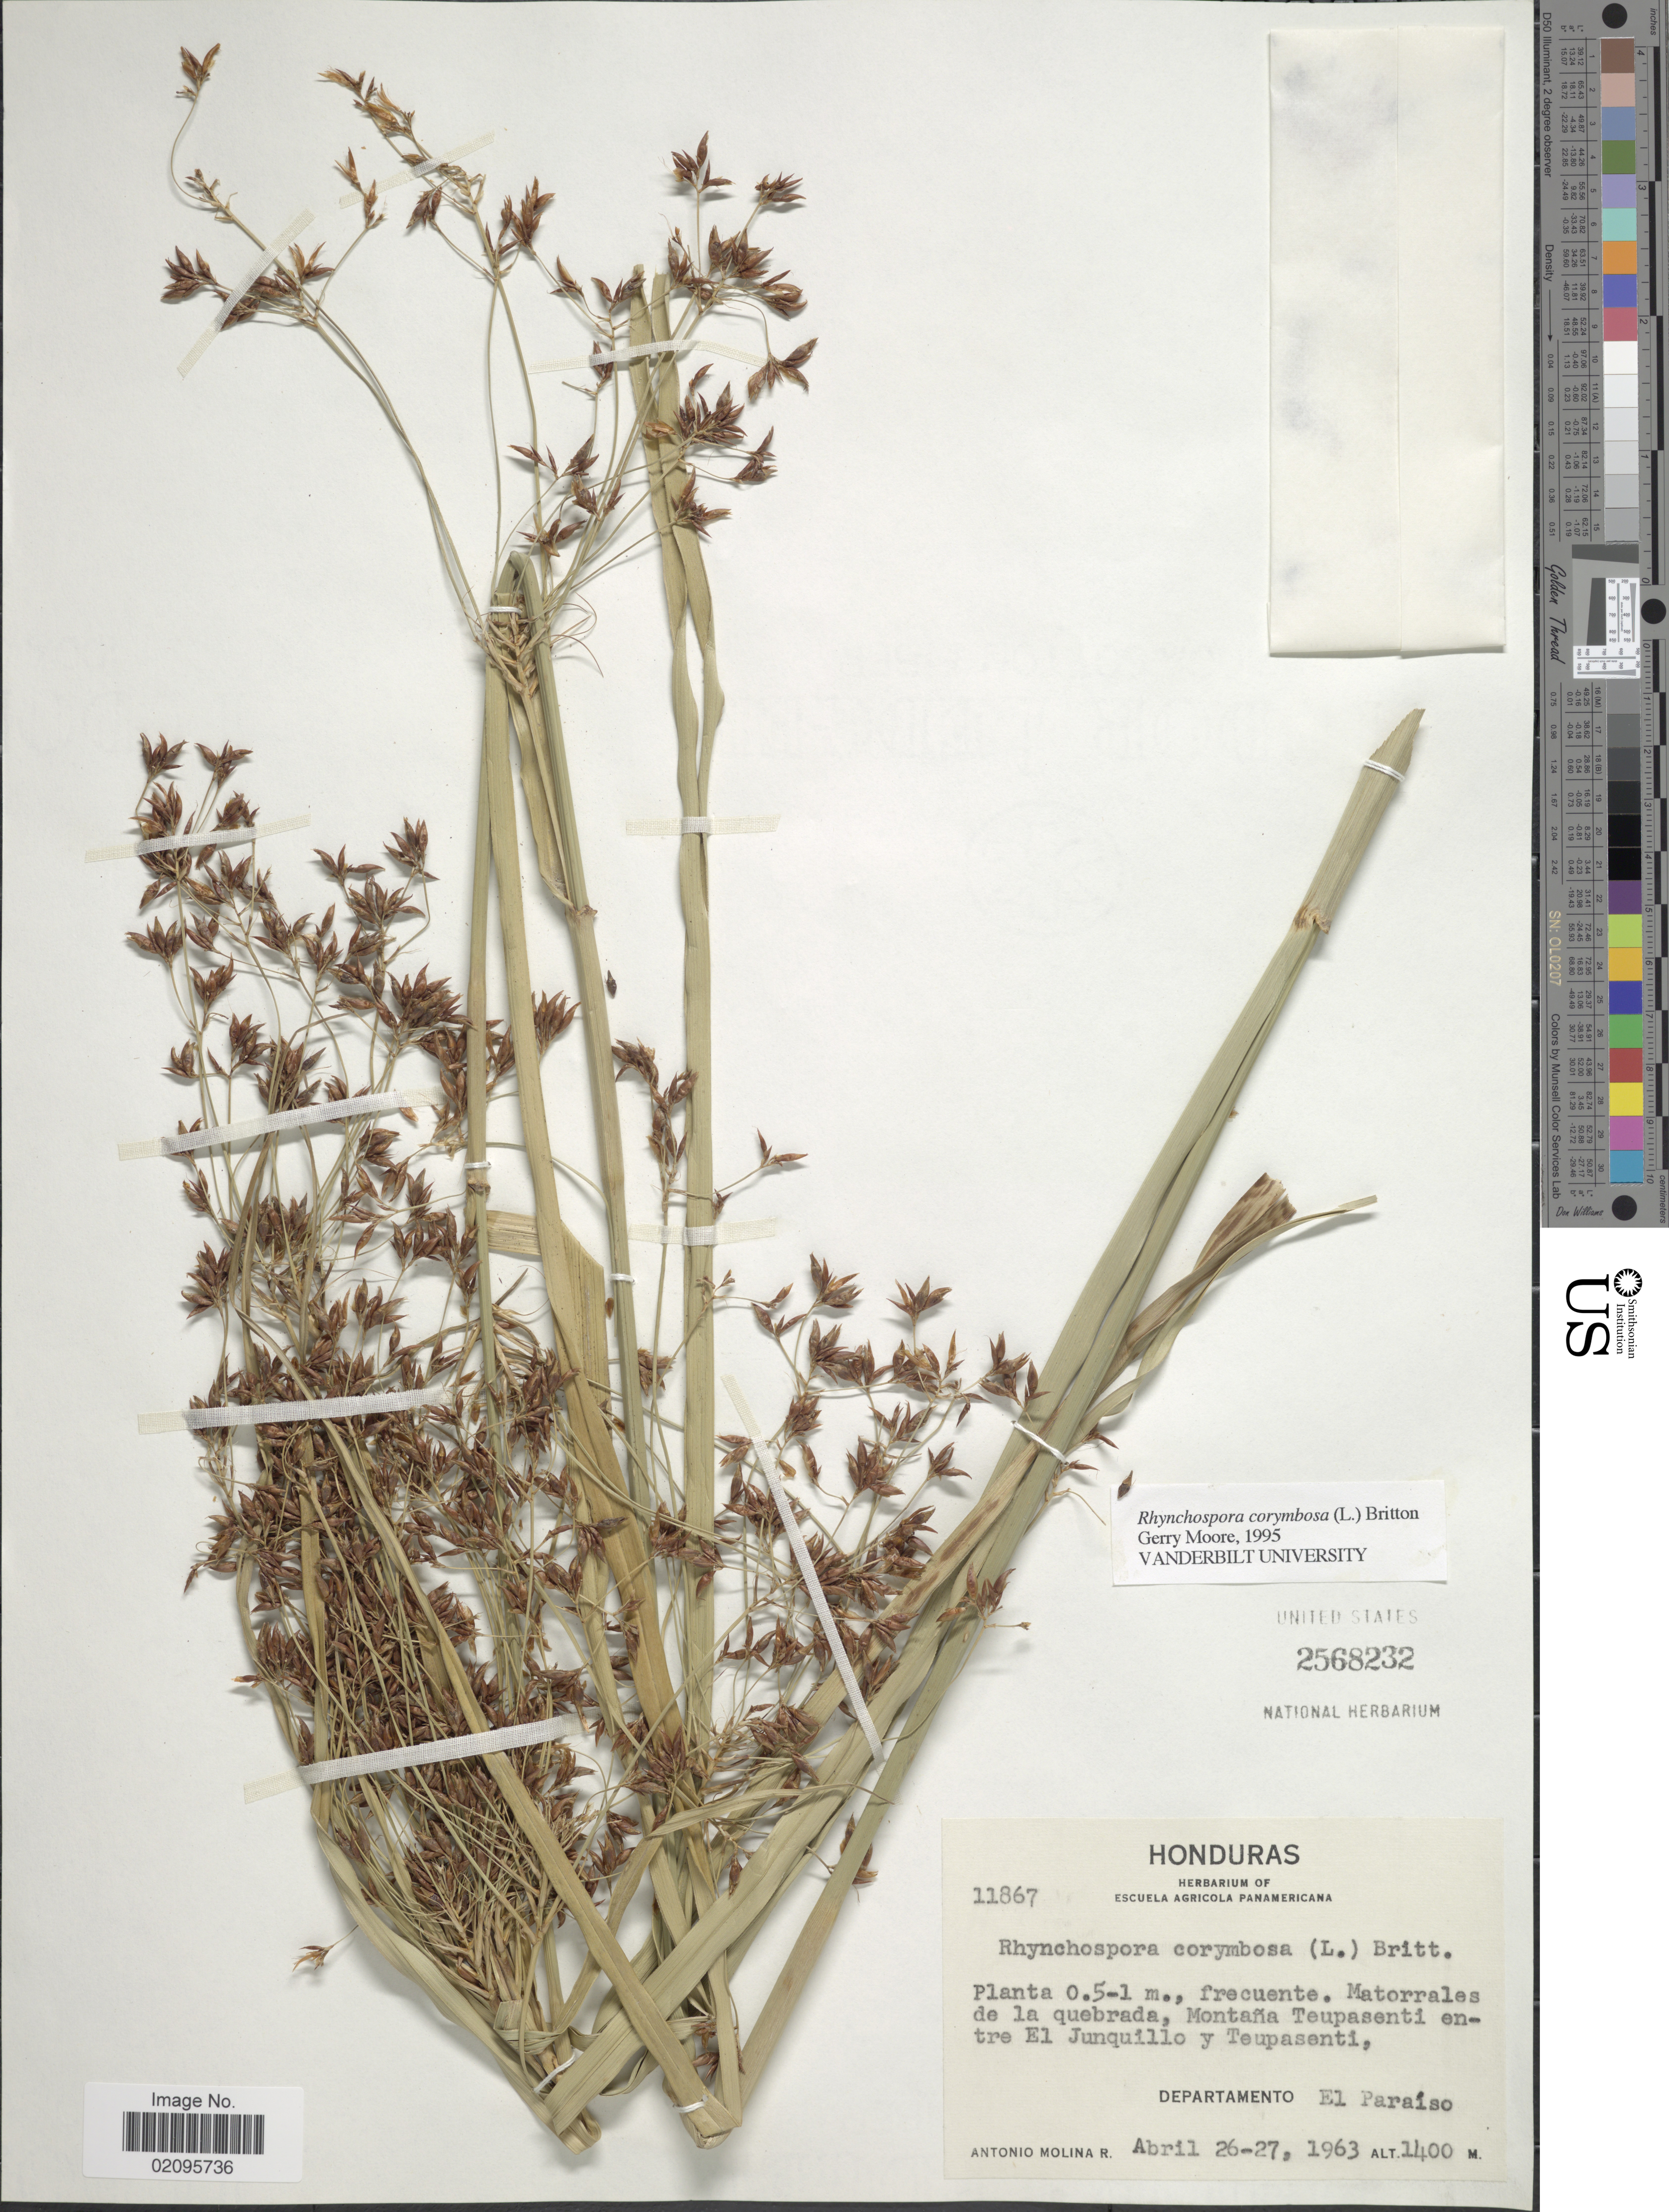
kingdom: Plantae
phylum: Tracheophyta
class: Liliopsida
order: Poales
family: Cyperaceae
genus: Rhynchospora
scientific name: Rhynchospora corymbosa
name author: (L.) Britton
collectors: A. Molina R.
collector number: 11867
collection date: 1963-04-26/1963-04-27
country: Honduras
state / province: El Paraíso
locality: Matorrales de la quebrada, Montana Teupasenti entre El Junquillo y Teupasenti.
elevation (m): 1400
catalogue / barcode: US 2568232